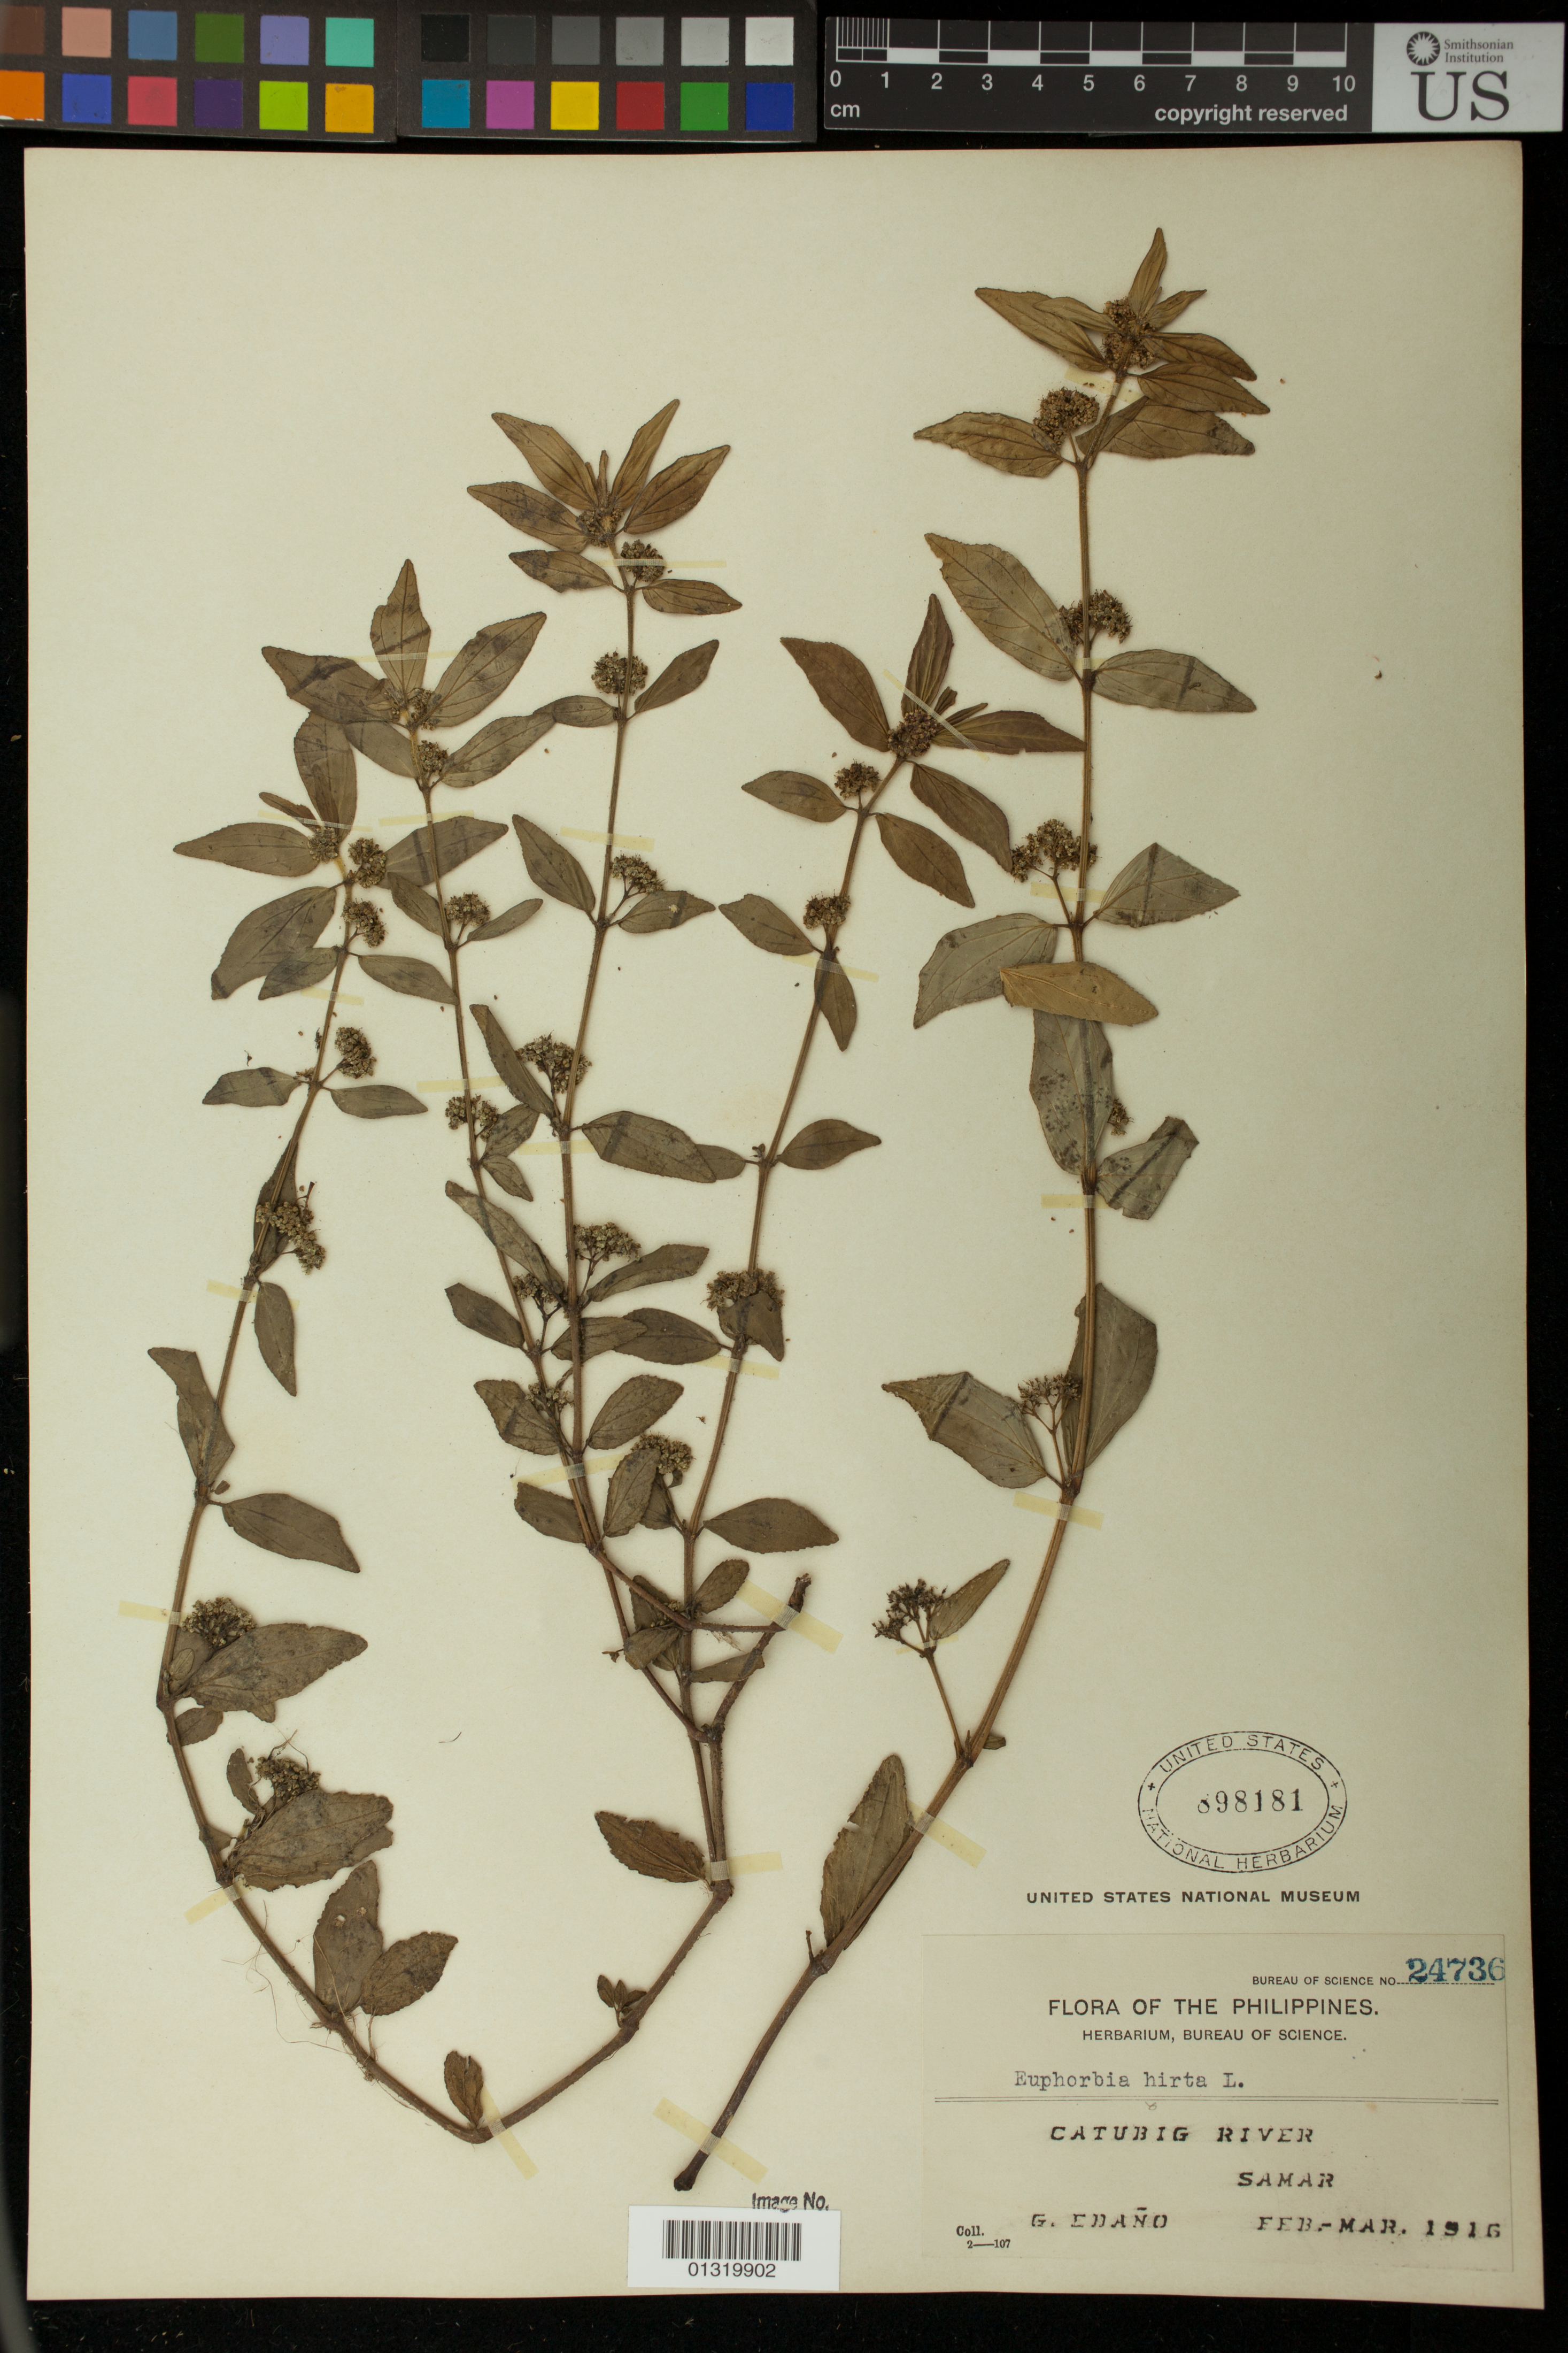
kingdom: Plantae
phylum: Tracheophyta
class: Magnoliopsida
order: Malpighiales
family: Euphorbiaceae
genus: Euphorbia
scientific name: Euphorbia hirta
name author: L.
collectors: G. E. Edaño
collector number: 24736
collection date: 1916-02/1916-03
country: Philippines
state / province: Eastern Visayas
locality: Catubig River; Samar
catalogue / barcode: US 898181